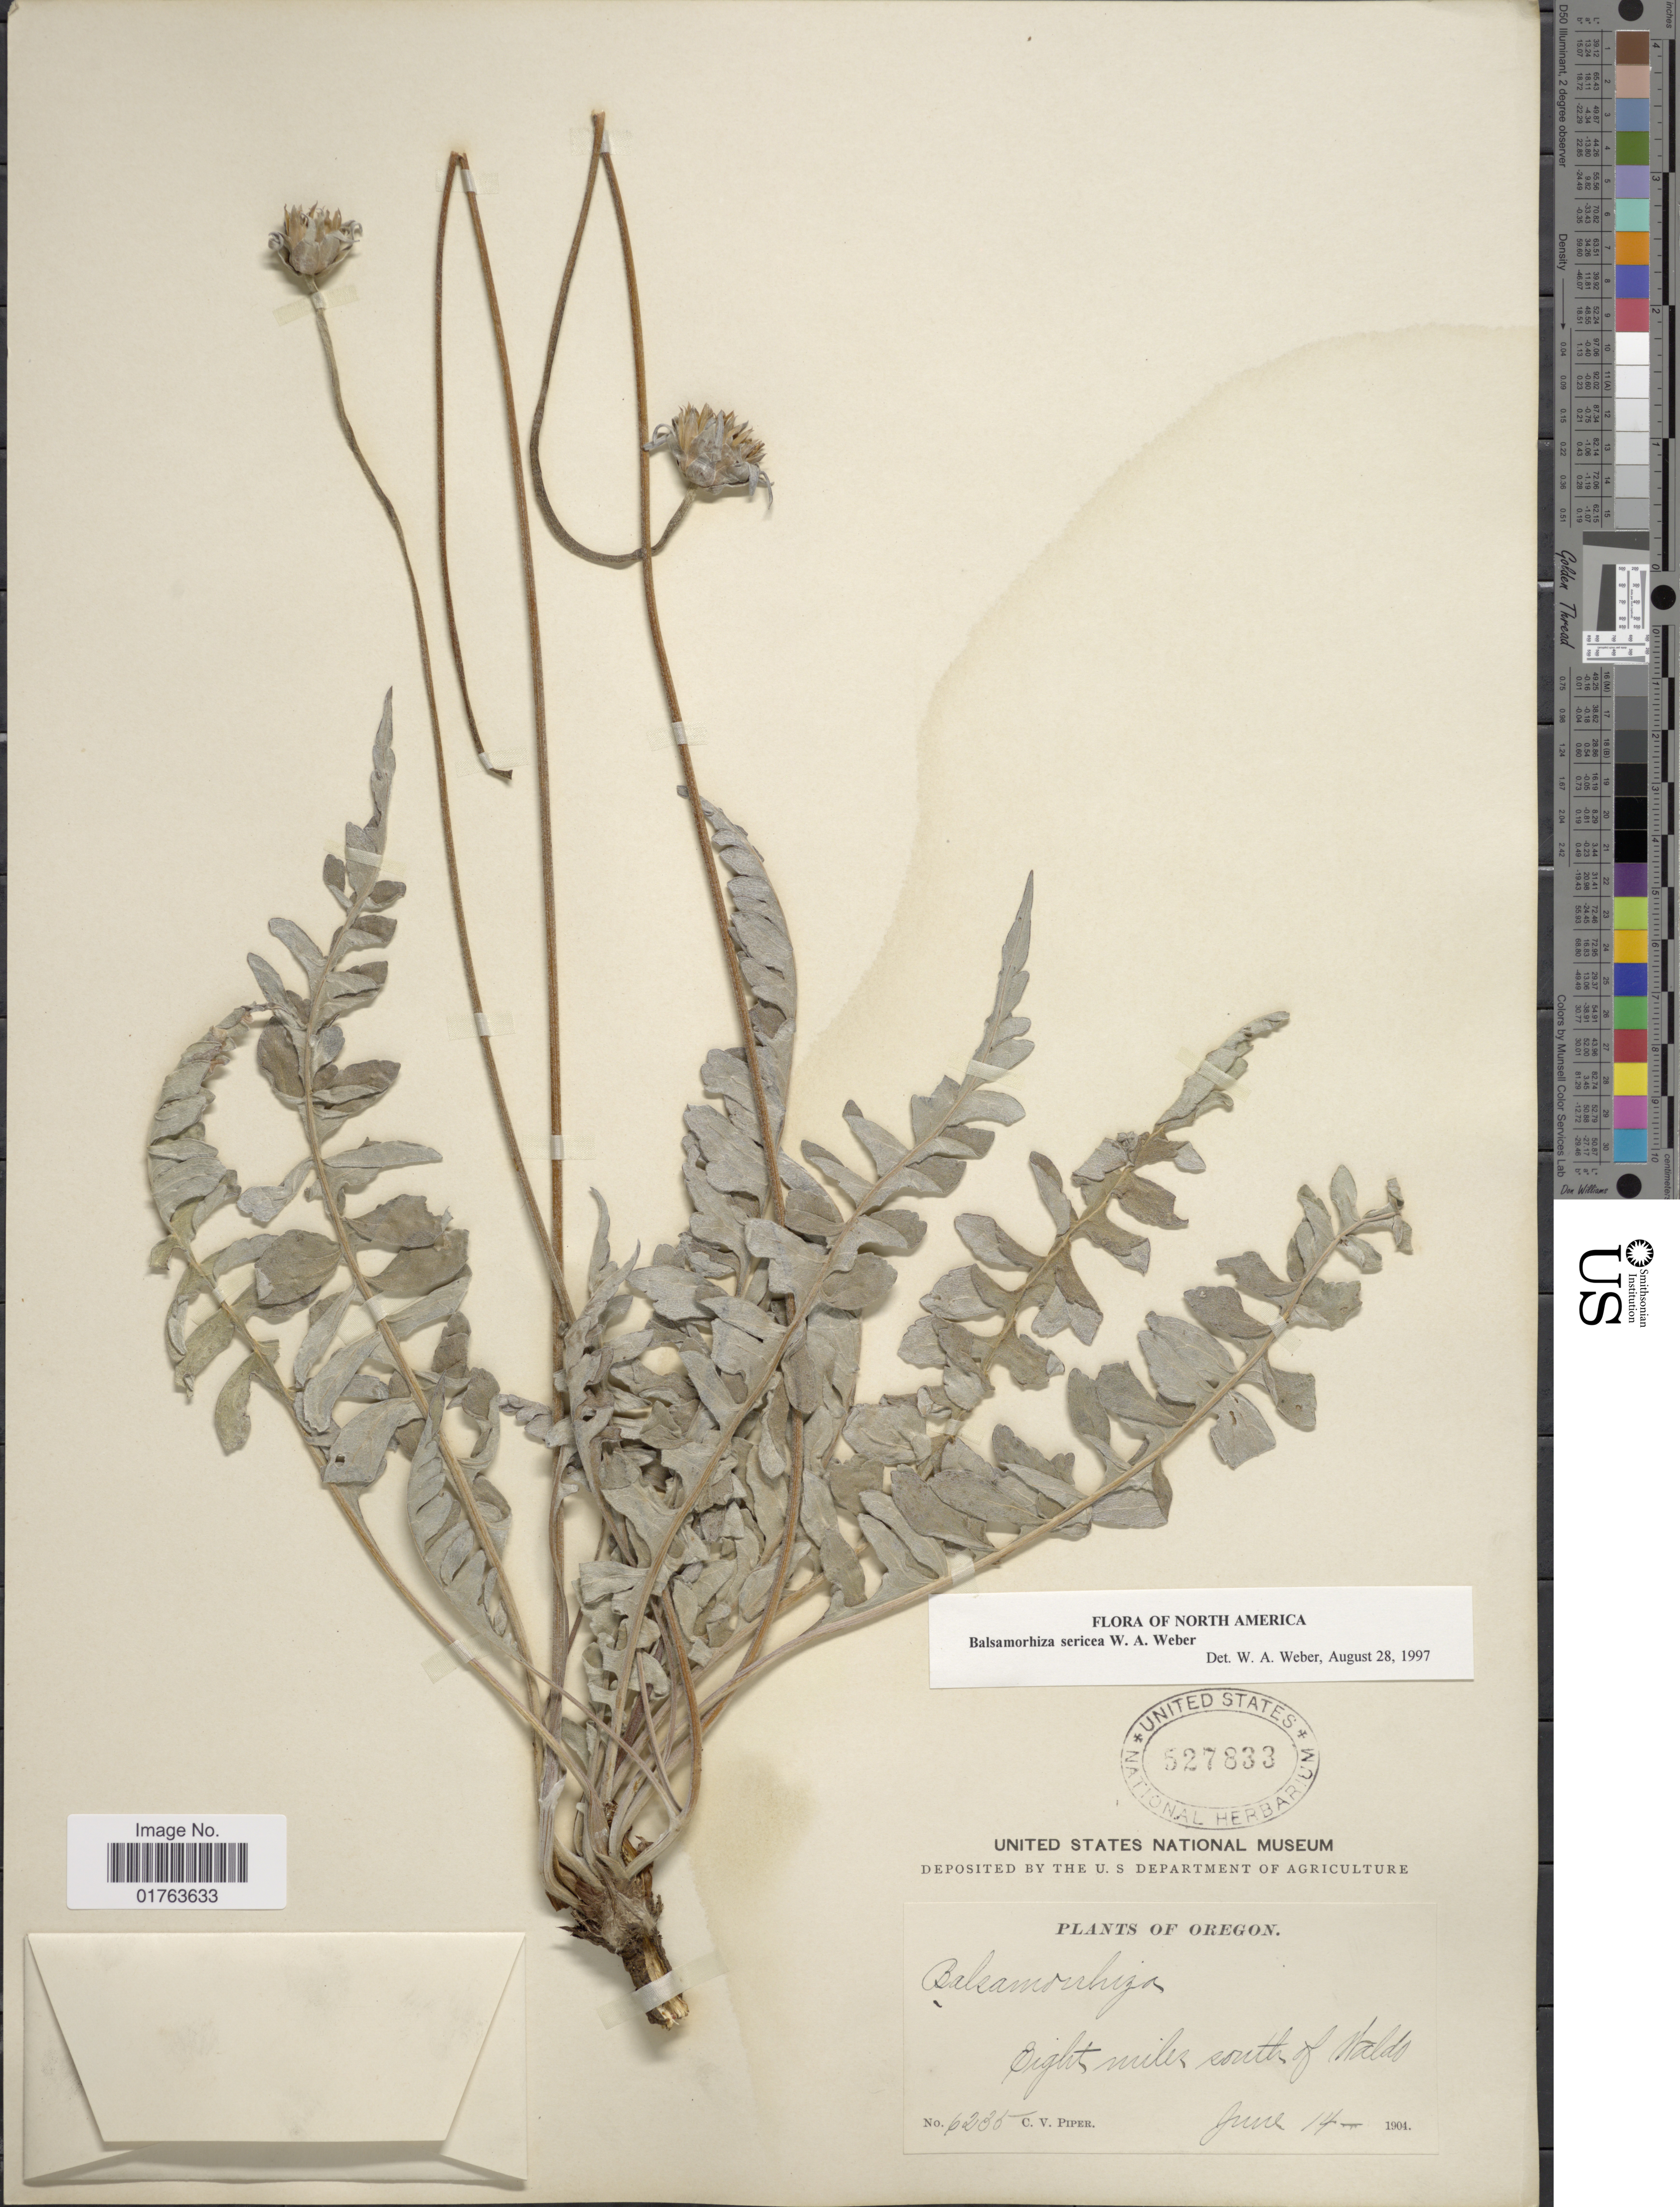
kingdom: Plantae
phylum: Tracheophyta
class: Magnoliopsida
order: Asterales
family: Asteraceae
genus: Balsamorhiza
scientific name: Balsamorhiza sericea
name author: W.A. Weber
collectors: C. V. Piper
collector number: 6235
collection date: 1904-06-14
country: United States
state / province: Oregon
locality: Eight milesm south of Waldo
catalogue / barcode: US 527833